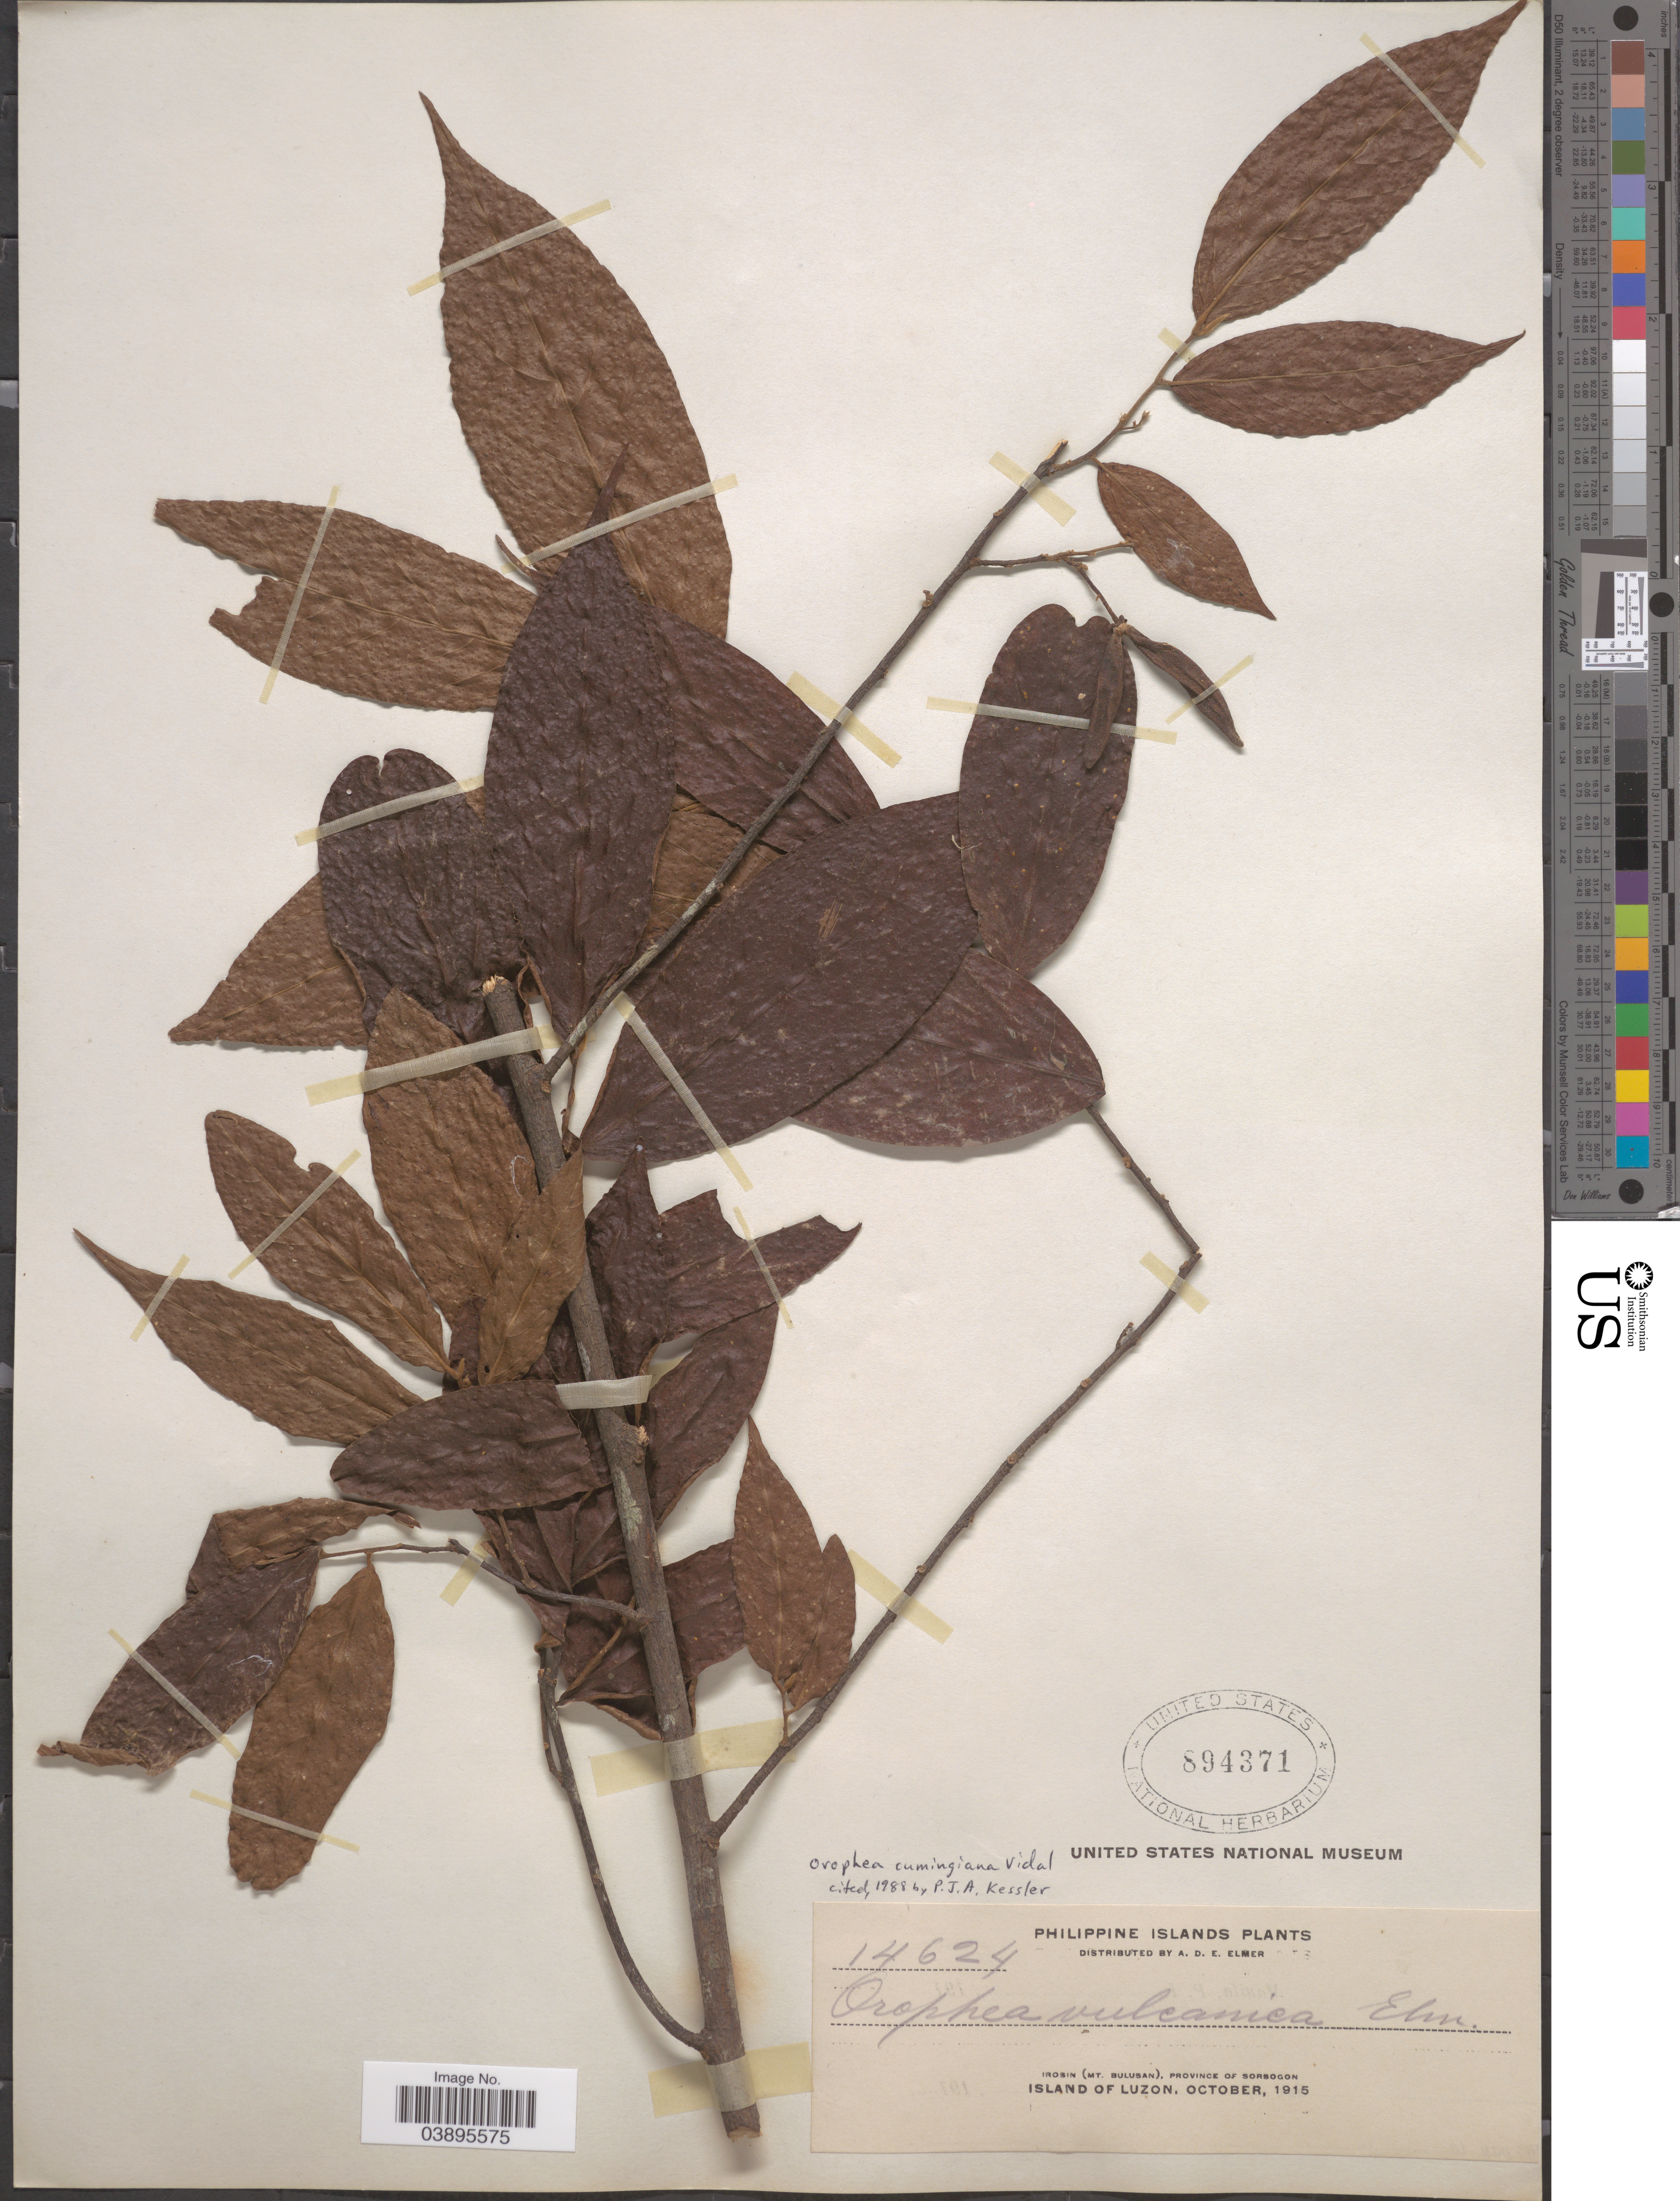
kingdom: Plantae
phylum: Tracheophyta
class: Magnoliopsida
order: Magnoliales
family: Annonaceae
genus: Orophea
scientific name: Orophea cumingiana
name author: S. Vidal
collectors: A. D. E. Elmer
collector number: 14624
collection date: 1915-10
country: Philippines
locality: Irosin (Mt. Bulusan), Province of Sorsogon. Island of Luzon.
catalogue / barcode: US 894371